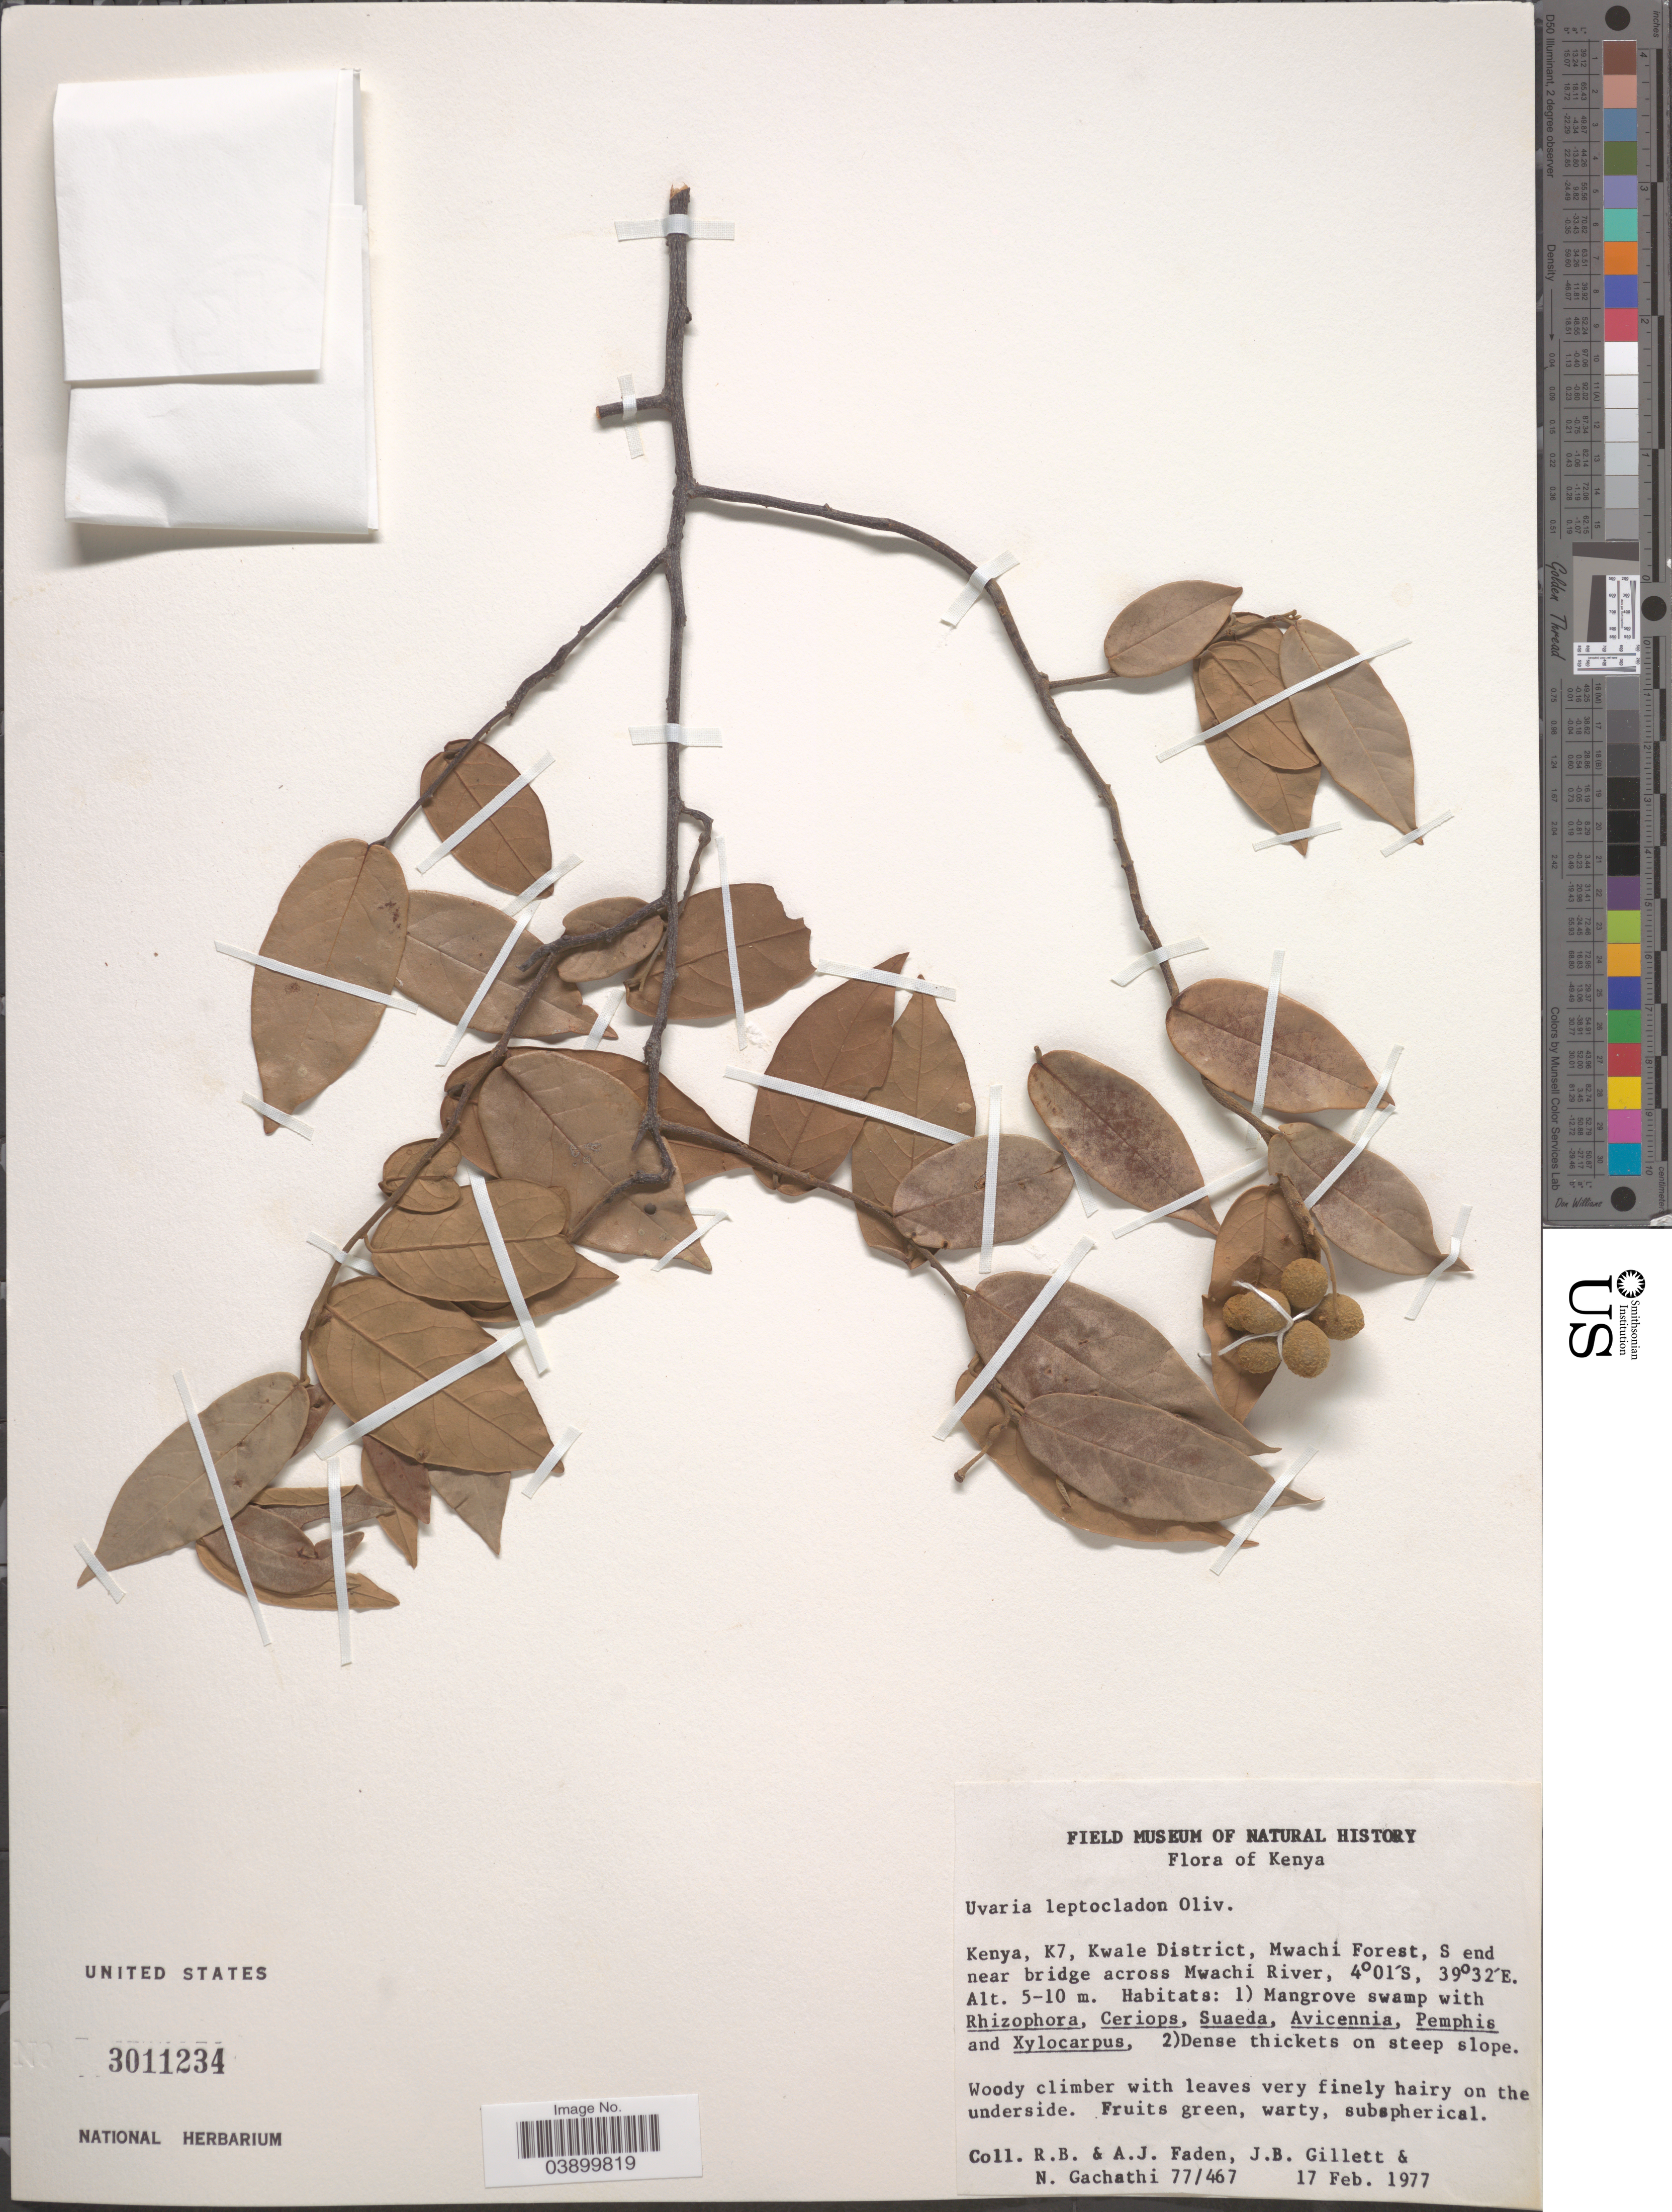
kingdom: Plantae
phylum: Tracheophyta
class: Magnoliopsida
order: Magnoliales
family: Annonaceae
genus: Uvaria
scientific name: Uvaria leptoclada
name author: Oliv.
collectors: R. B. Faden, A. J. Faden, J. B. Gillett & N. Gachathi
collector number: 77/467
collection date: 1977-02-17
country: Kenya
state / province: Kwale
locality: K7, Kwale District, Mwachi Forest, S. end near bridge across Mwachi River.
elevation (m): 5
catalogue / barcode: US 301234